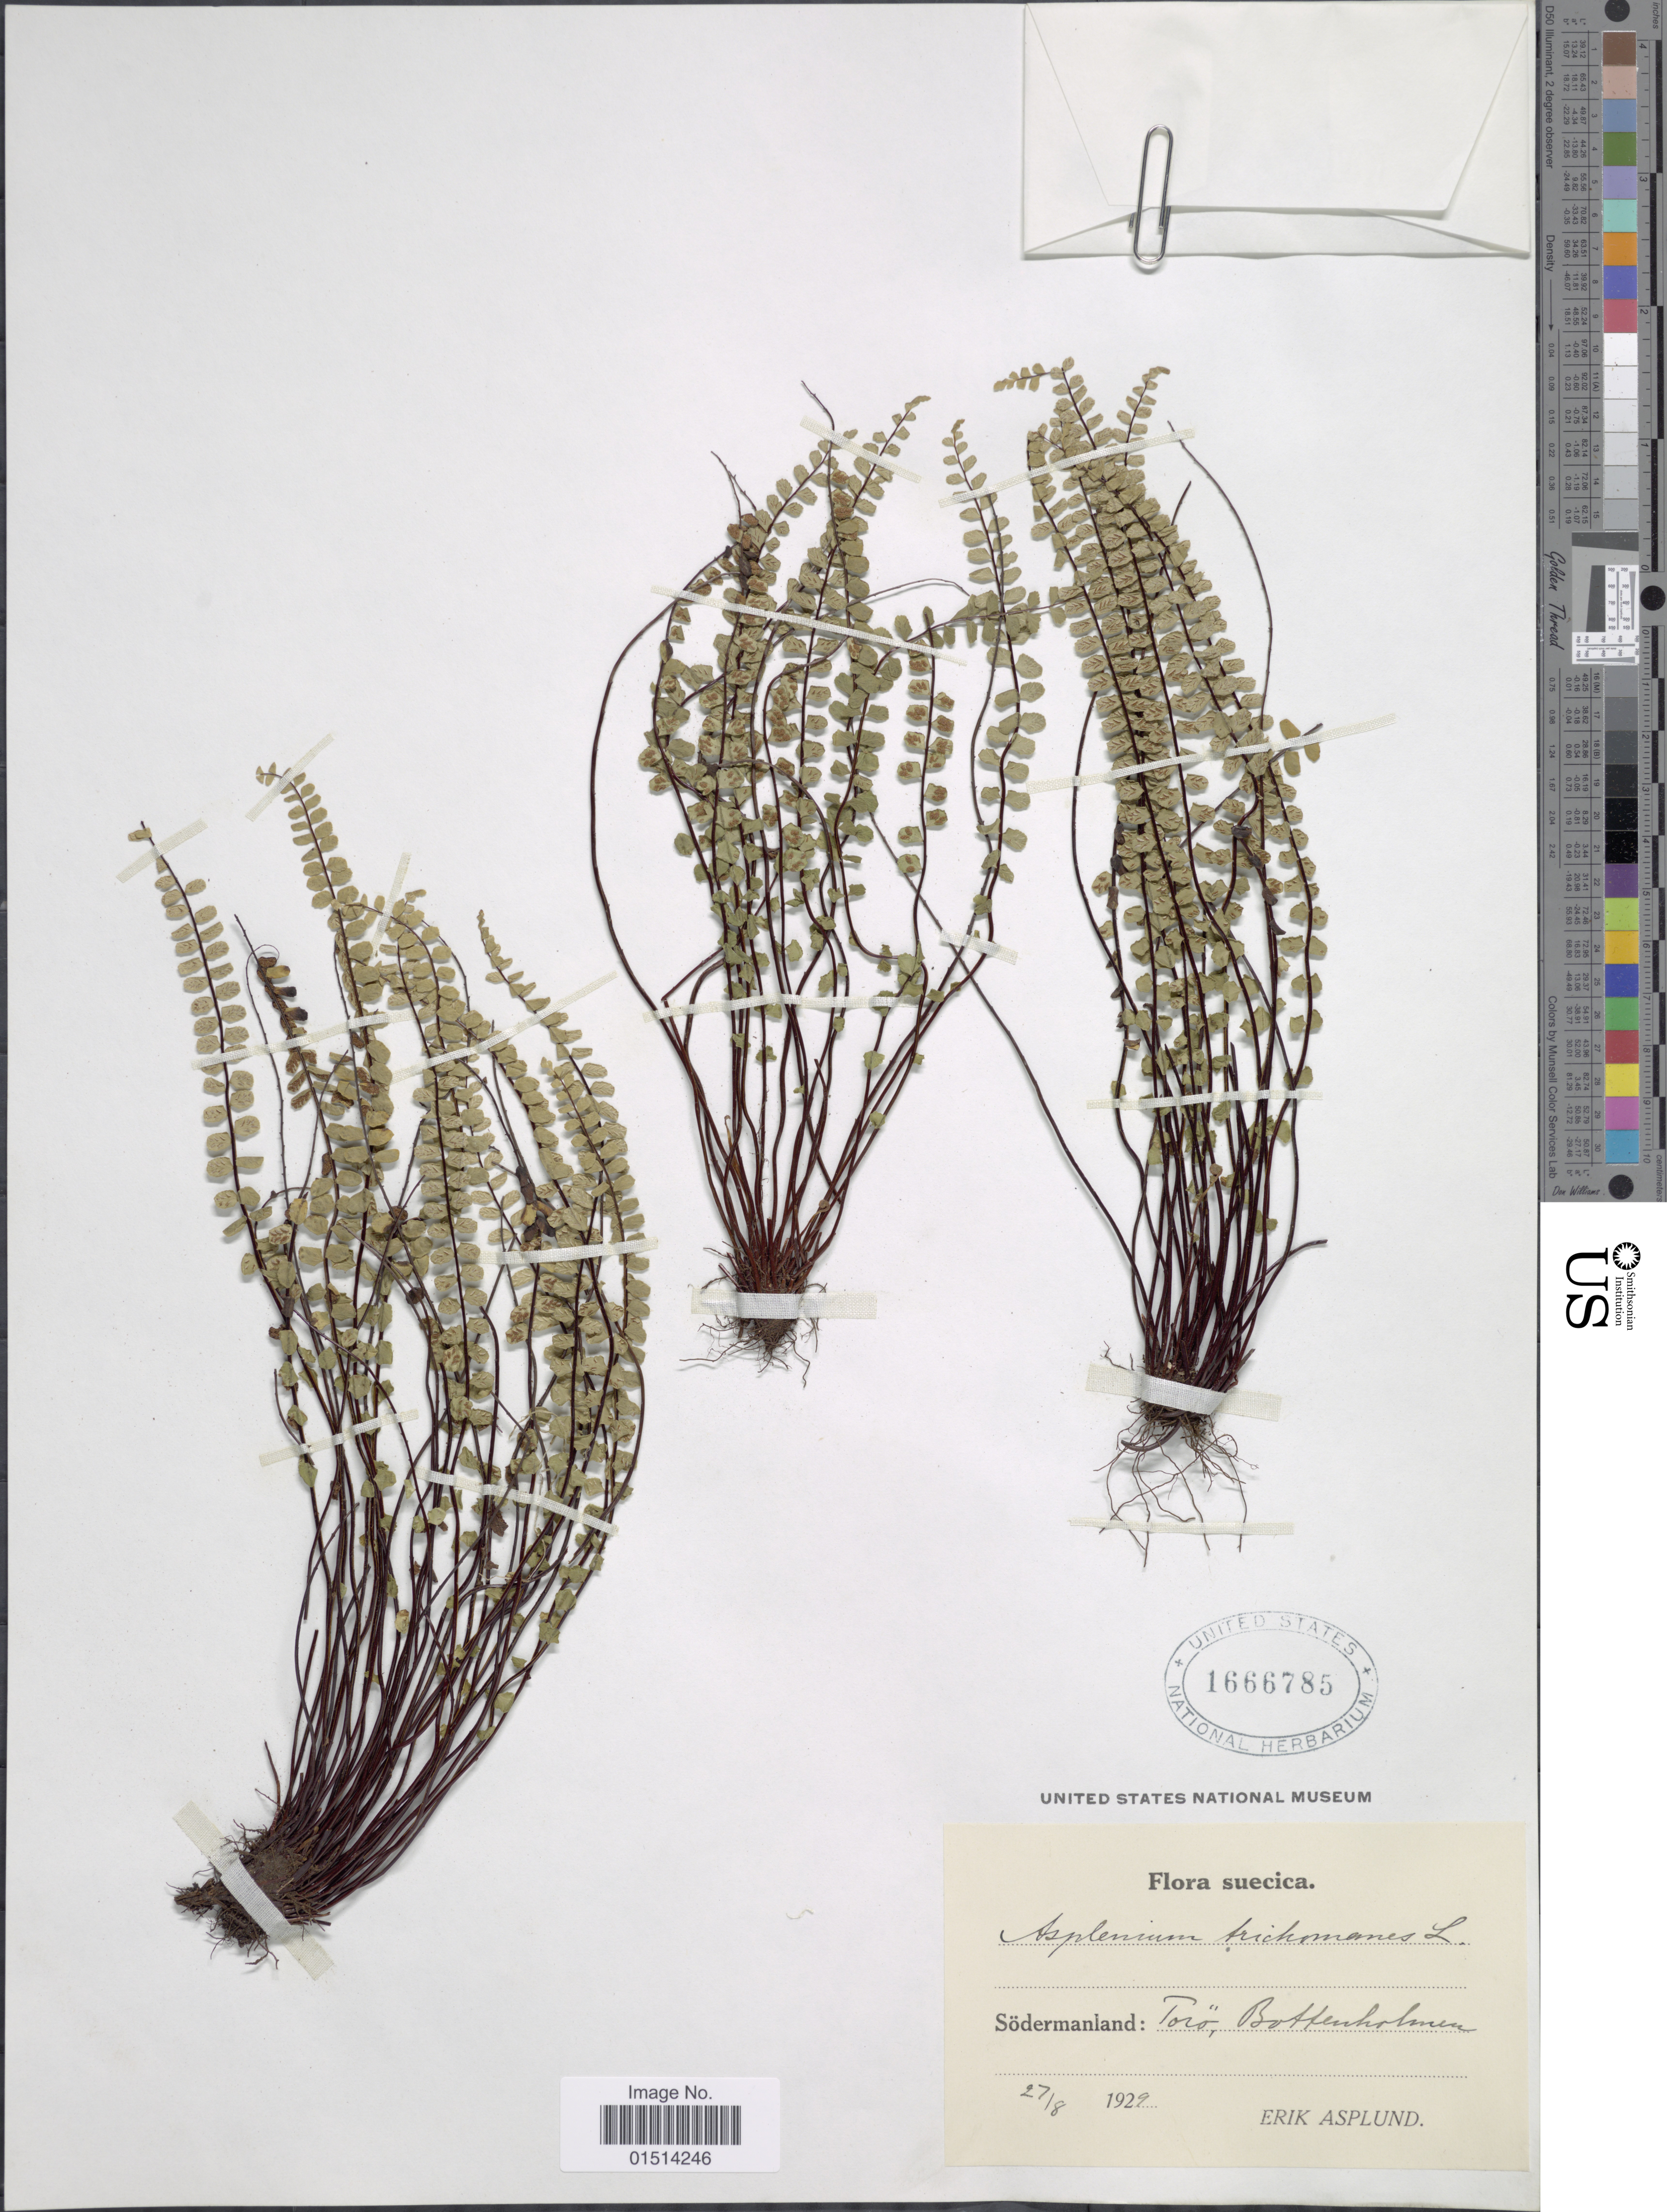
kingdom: Plantae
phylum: Tracheophyta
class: Polypodiopsida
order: Polypodiales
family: Aspleniaceae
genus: Asplenium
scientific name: Asplenium trichomanes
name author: L.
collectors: E. Asplund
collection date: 1929-08-27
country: Sweden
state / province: Sodermanland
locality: Torö, Bottenholmen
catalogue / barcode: US 166785